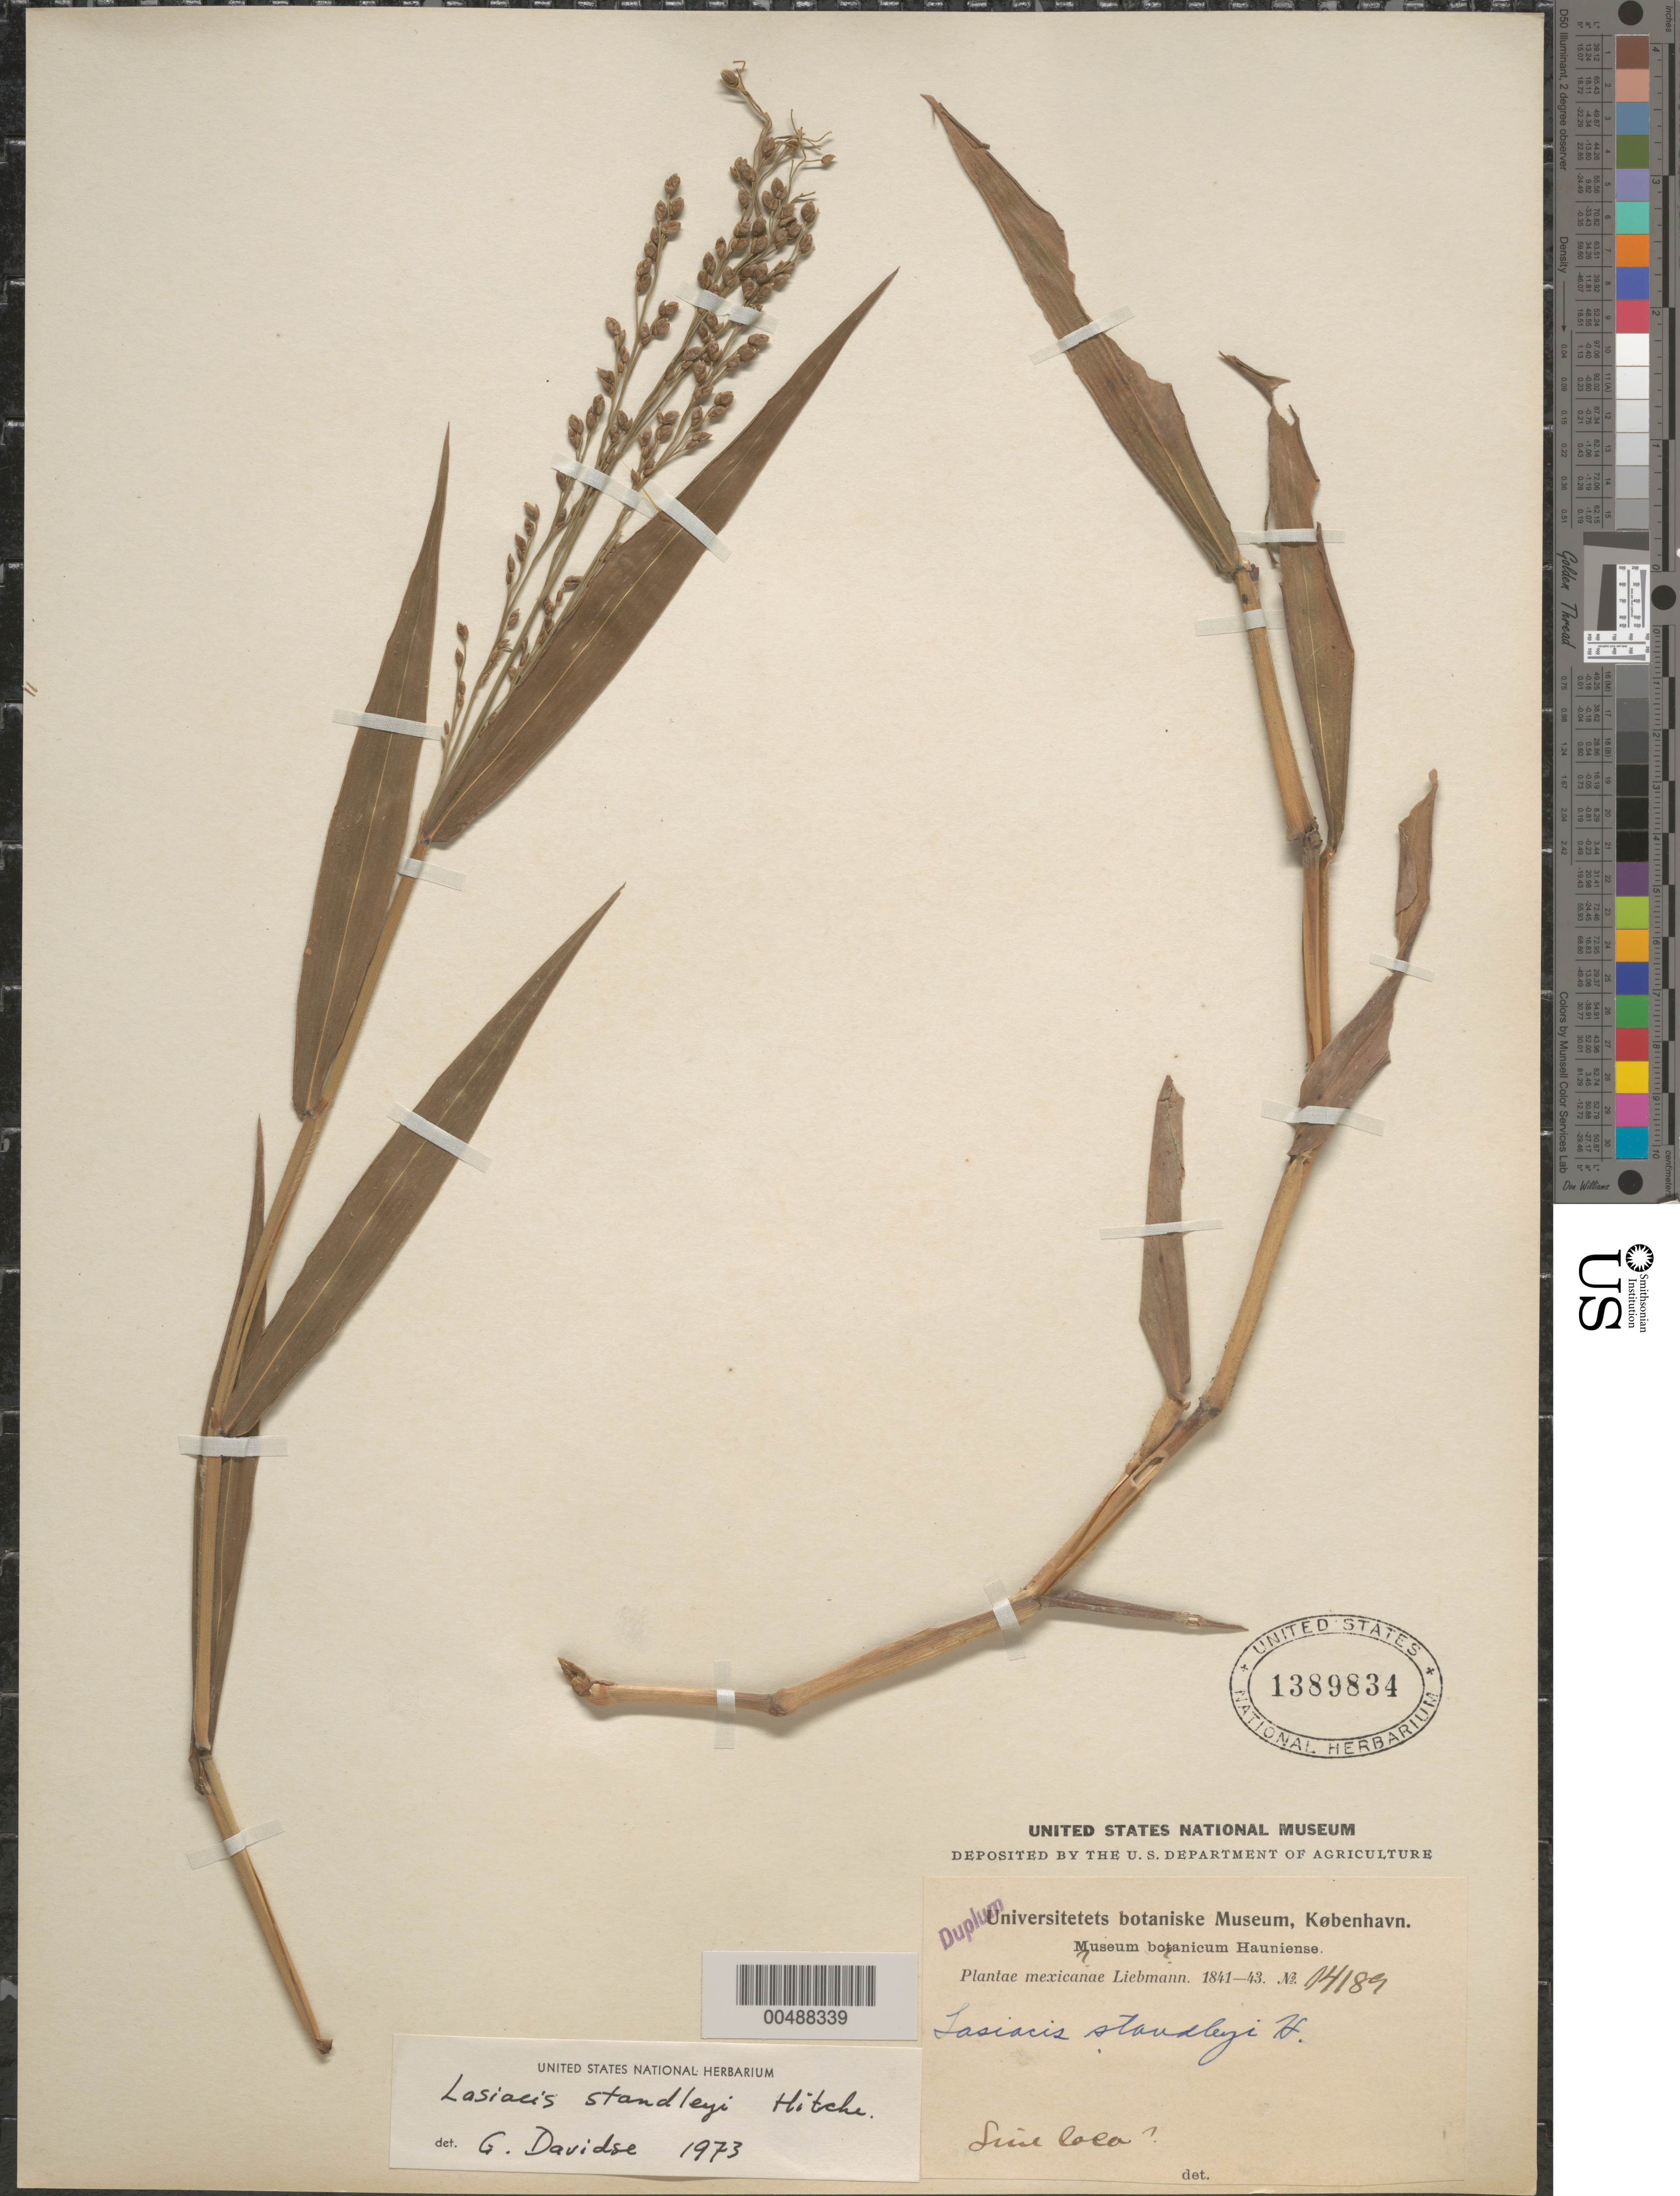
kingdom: Plantae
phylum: Tracheophyta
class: Liliopsida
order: Poales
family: Poaceae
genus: Lasiacis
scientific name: Lasiacis standleyi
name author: Hitchc.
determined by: Davidse, Gerrit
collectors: F. M. Liebmann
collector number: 14189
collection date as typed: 1841 to -- --- 1843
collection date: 1841/1843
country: Mexico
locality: Sinaloa or sine cola?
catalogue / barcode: US 1389834